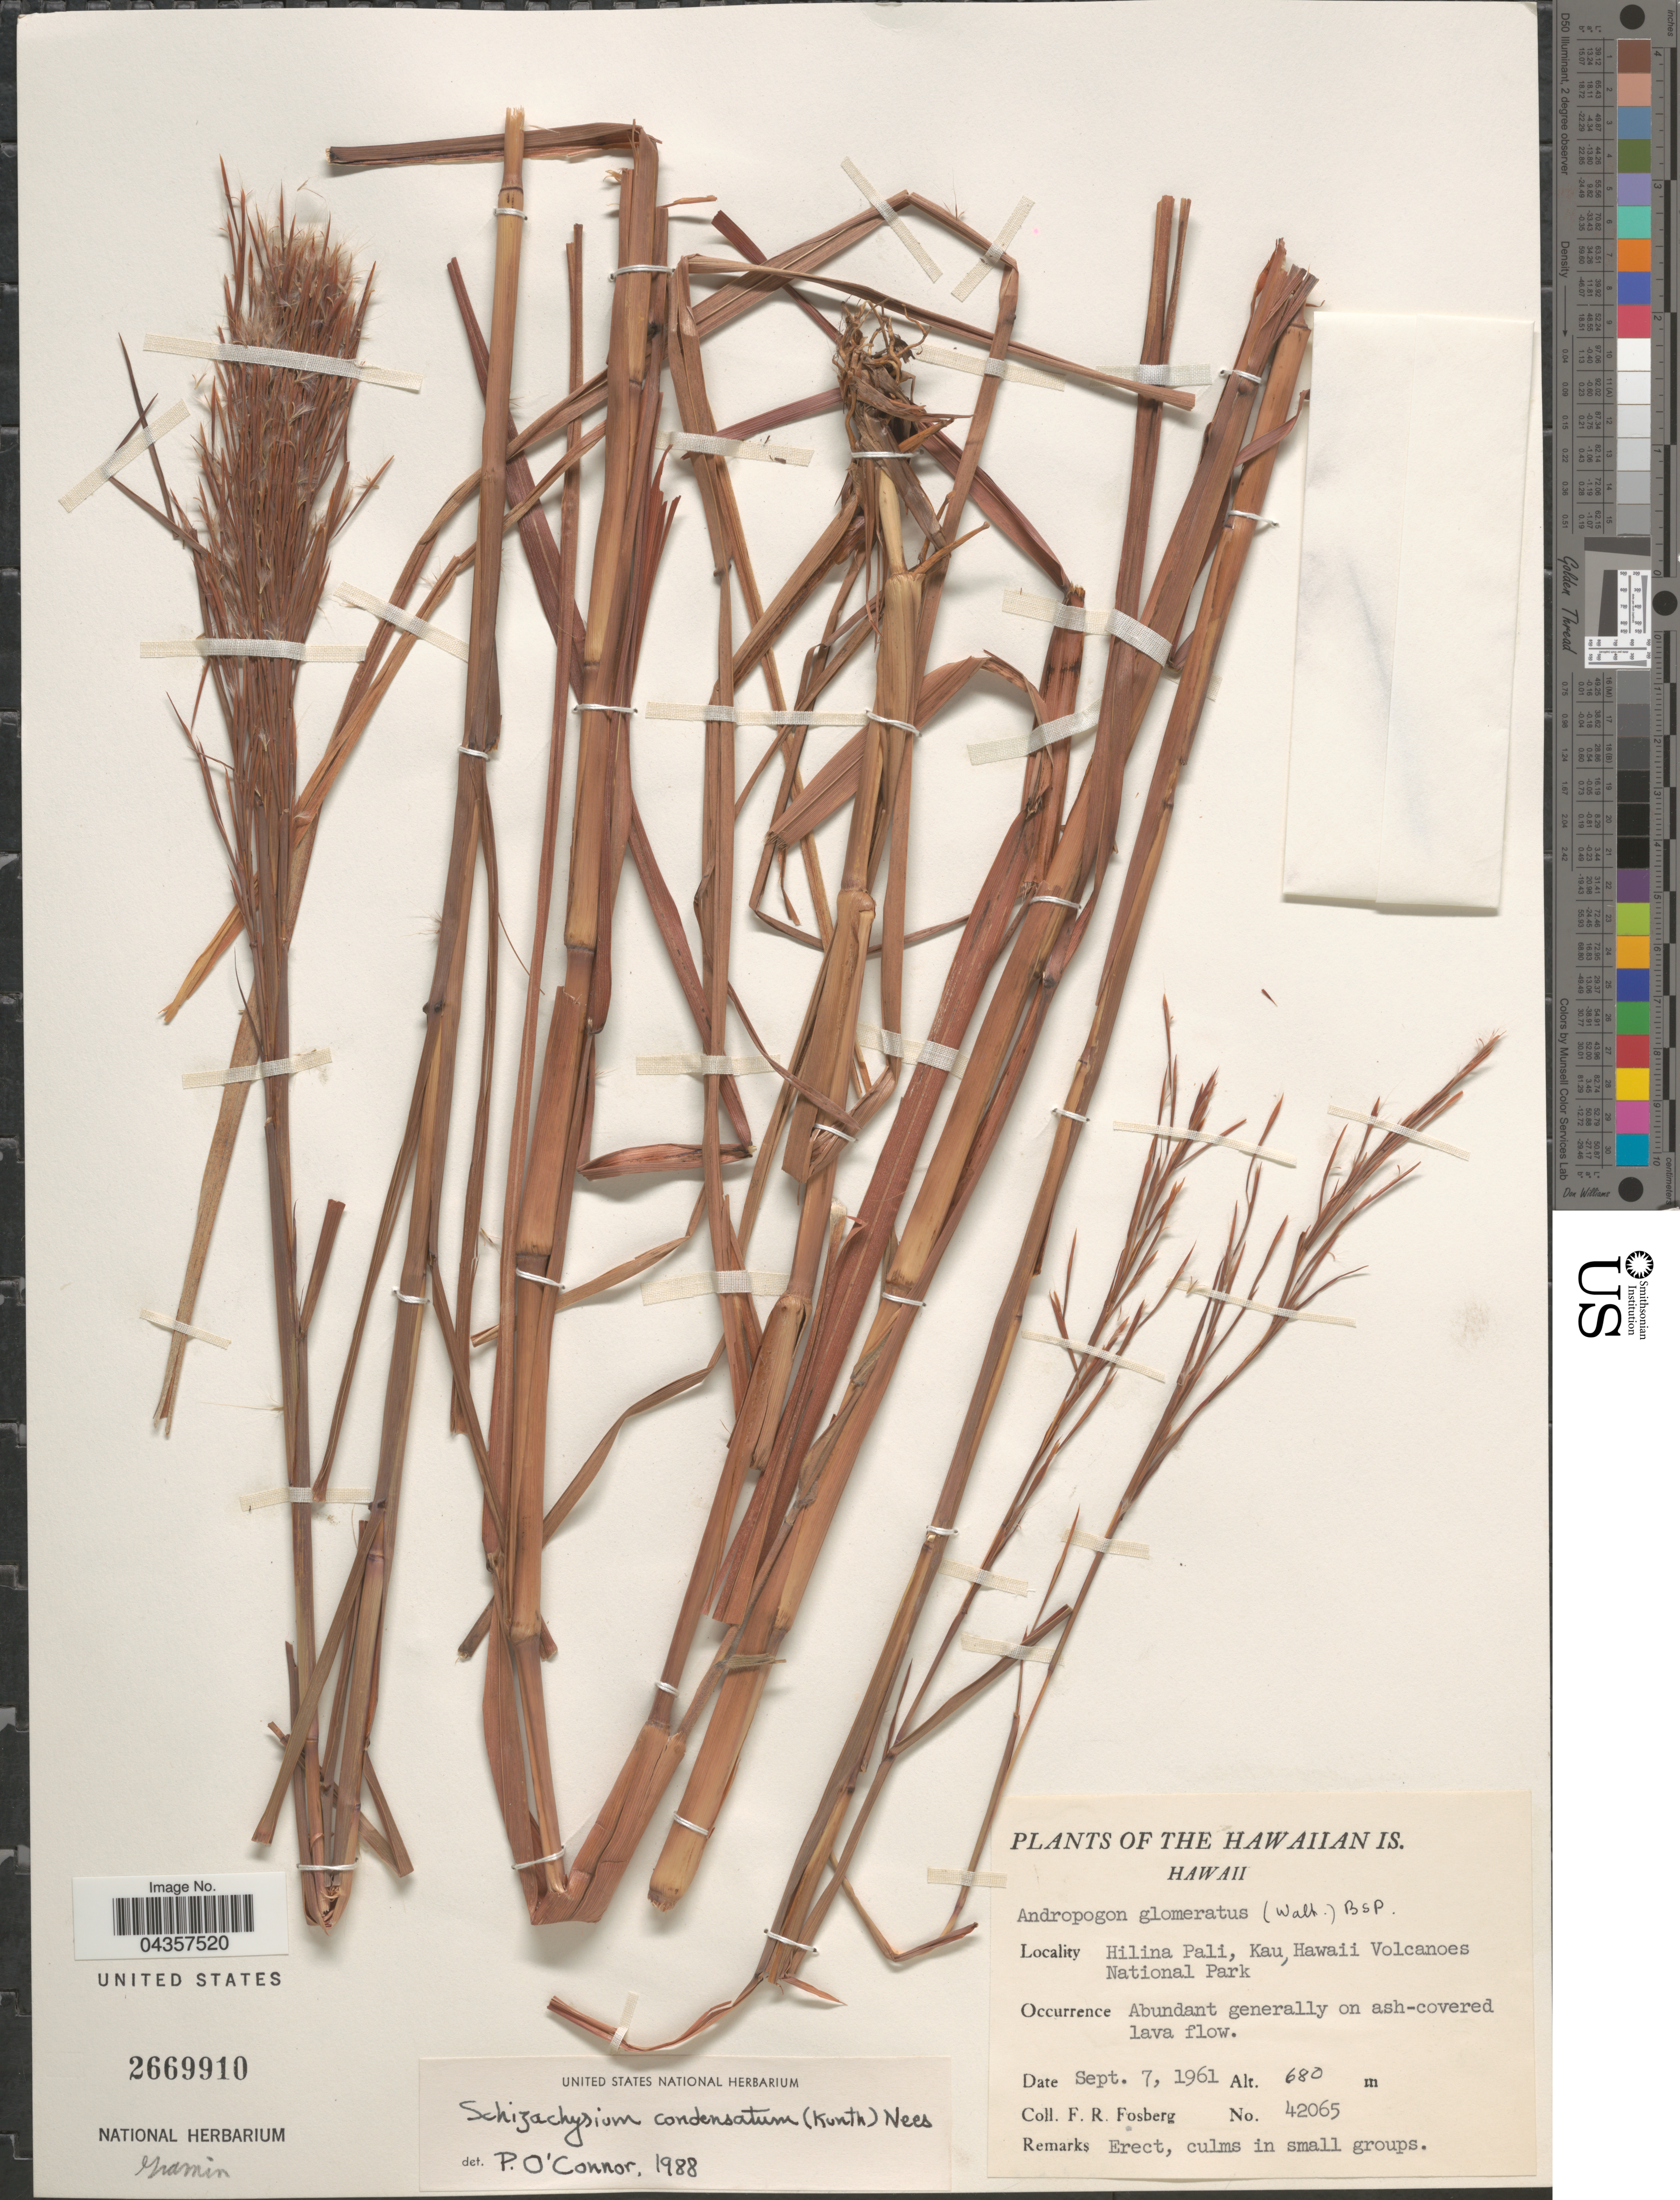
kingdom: Plantae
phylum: Tracheophyta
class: Liliopsida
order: Poales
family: Poaceae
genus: Schizachyrium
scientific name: Schizachyrium microstachyum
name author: (Desv. ex Ham.) Roseng. et al.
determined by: Faccenda, K.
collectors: F. R. Fosberg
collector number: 42065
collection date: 1961-09-07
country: United States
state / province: Hawaii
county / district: Hawaii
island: Hawaii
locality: Hawaiian Is. Hilina Pali, Kau, Hawaii Volcanoes National Park.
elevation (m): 680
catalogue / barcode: US 2669910